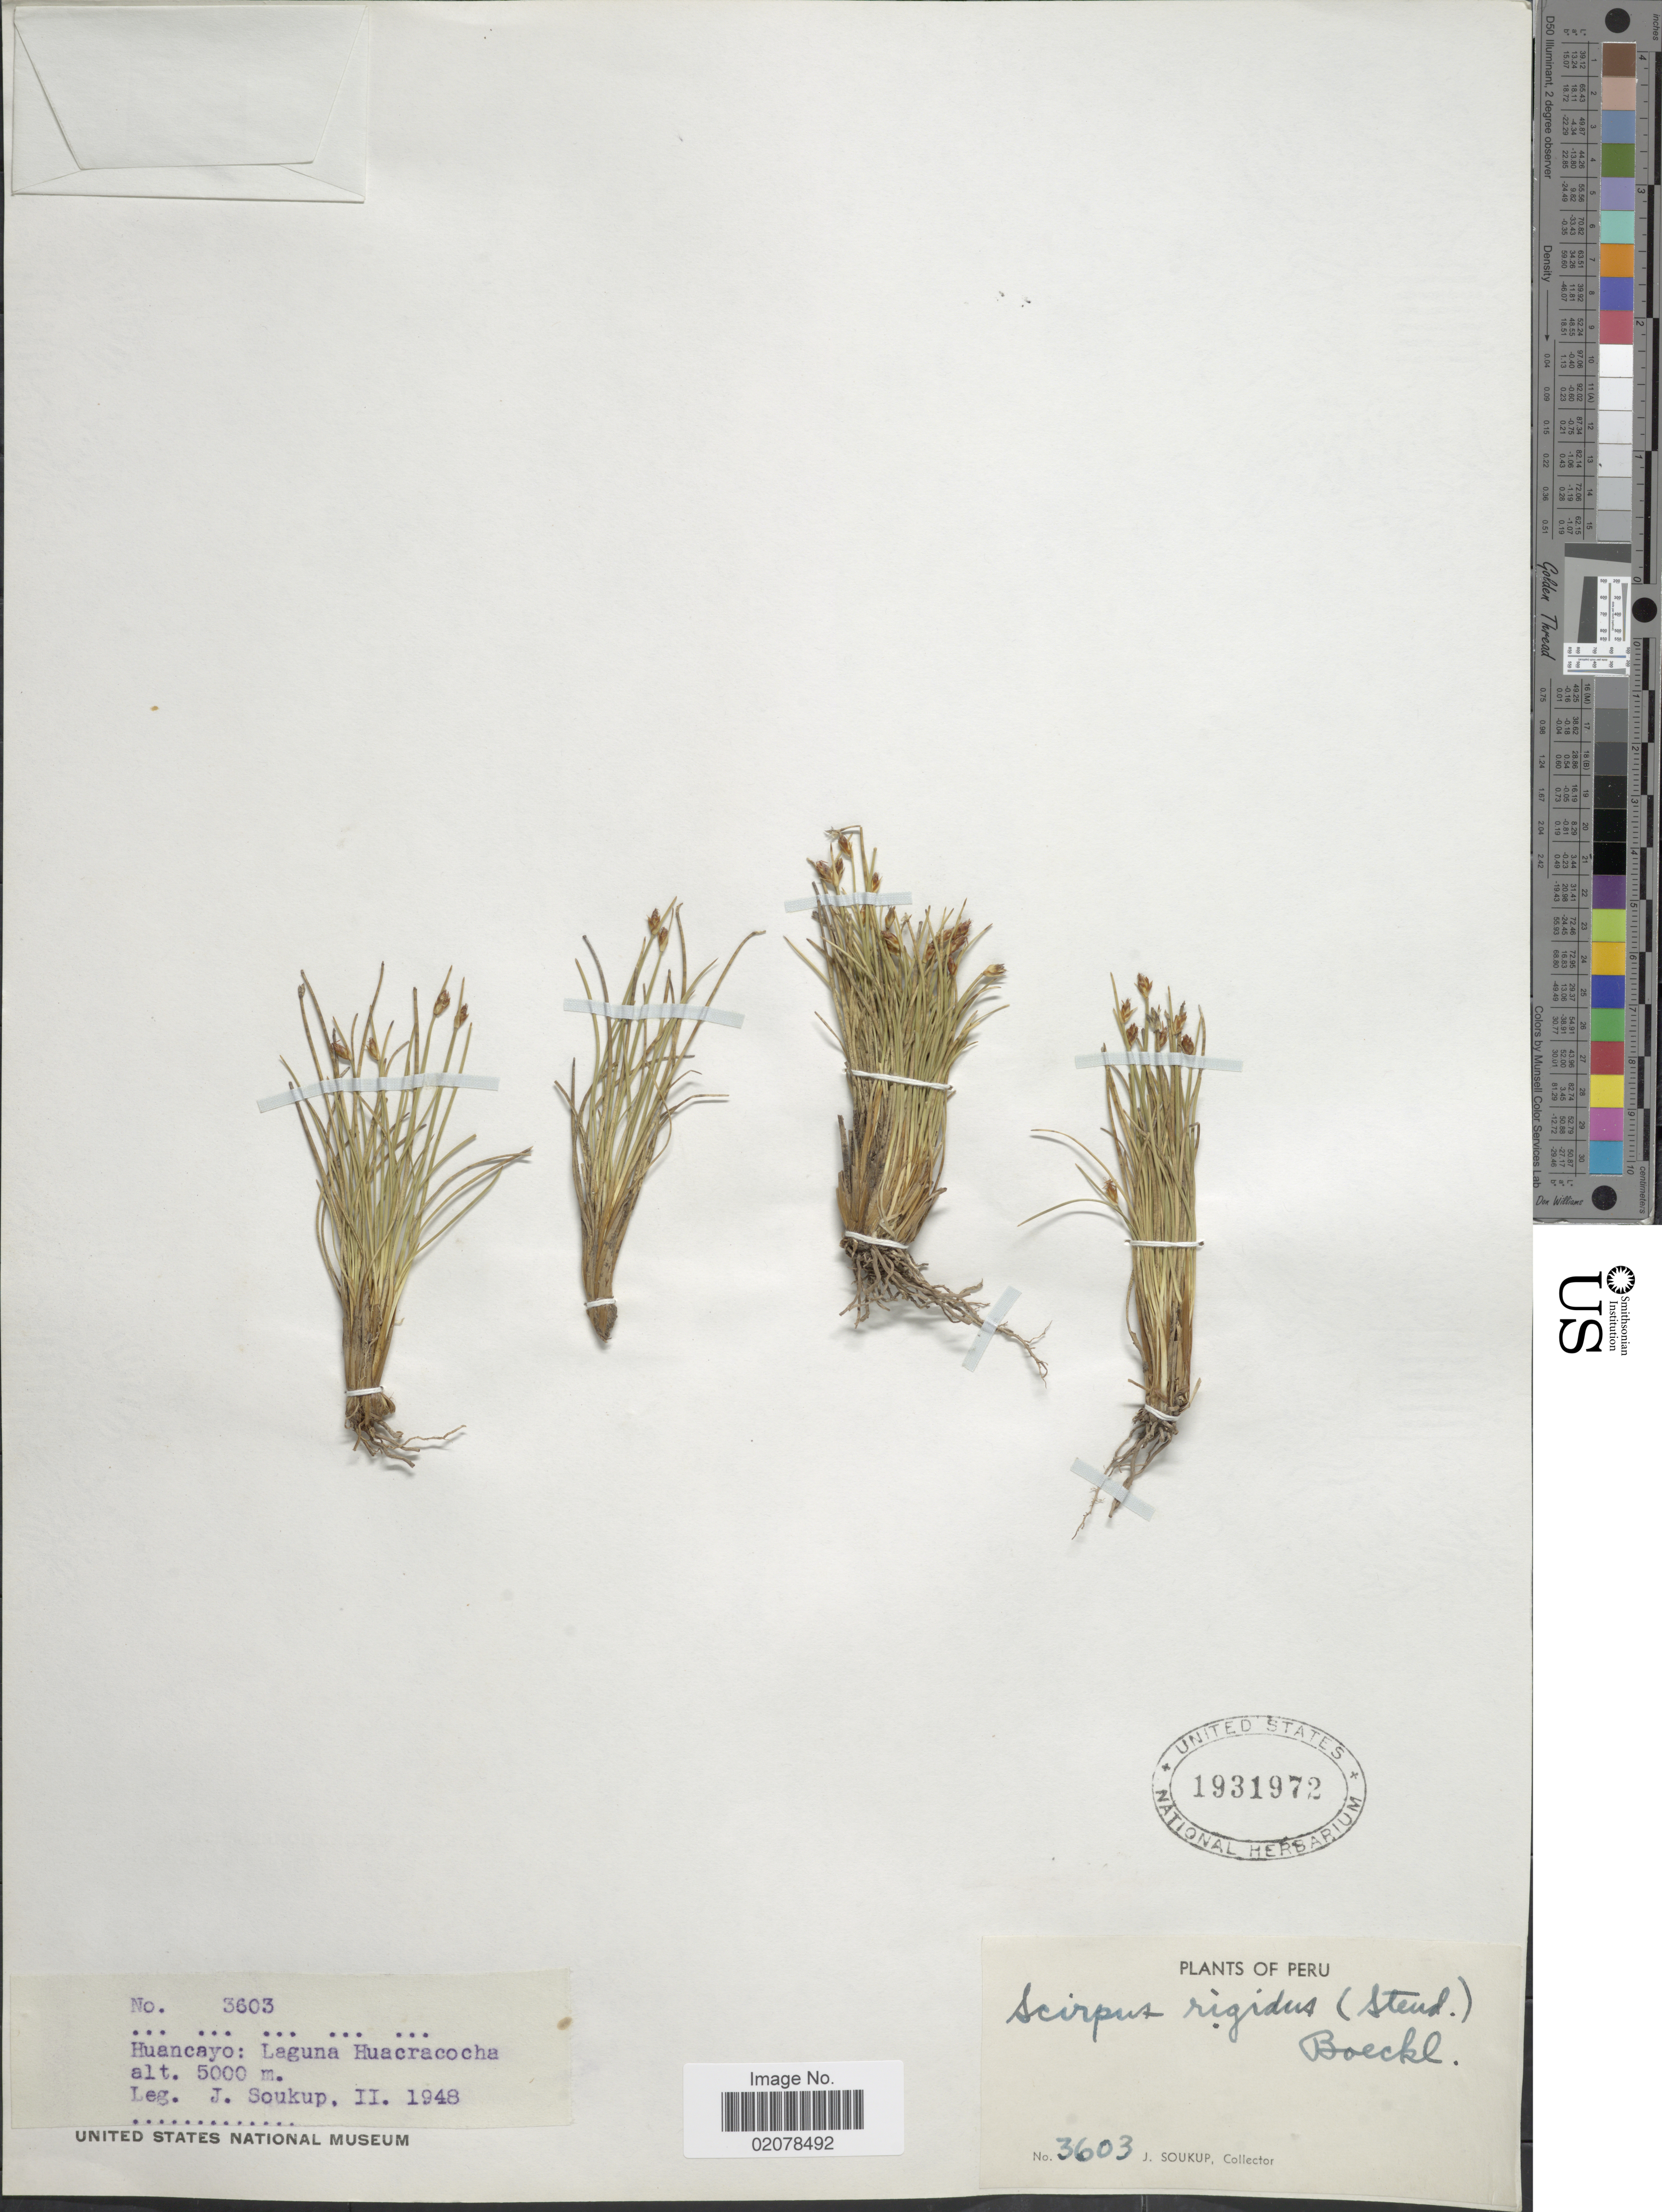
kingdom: Plantae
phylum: Tracheophyta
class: Liliopsida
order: Poales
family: Cyperaceae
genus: Trichophorum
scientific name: Trichophorum rigidum subsp. rigidum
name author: (Steud.) Goetgh. et al.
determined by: Strong, Mark T., (BOT), Smithsonian Institution - National Museum of Natural History (UNITED STATES)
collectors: J. Soukup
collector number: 3603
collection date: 1948-02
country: Peru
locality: Huancayo: Laguna Huacracocha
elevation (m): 5000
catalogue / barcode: US 1931972